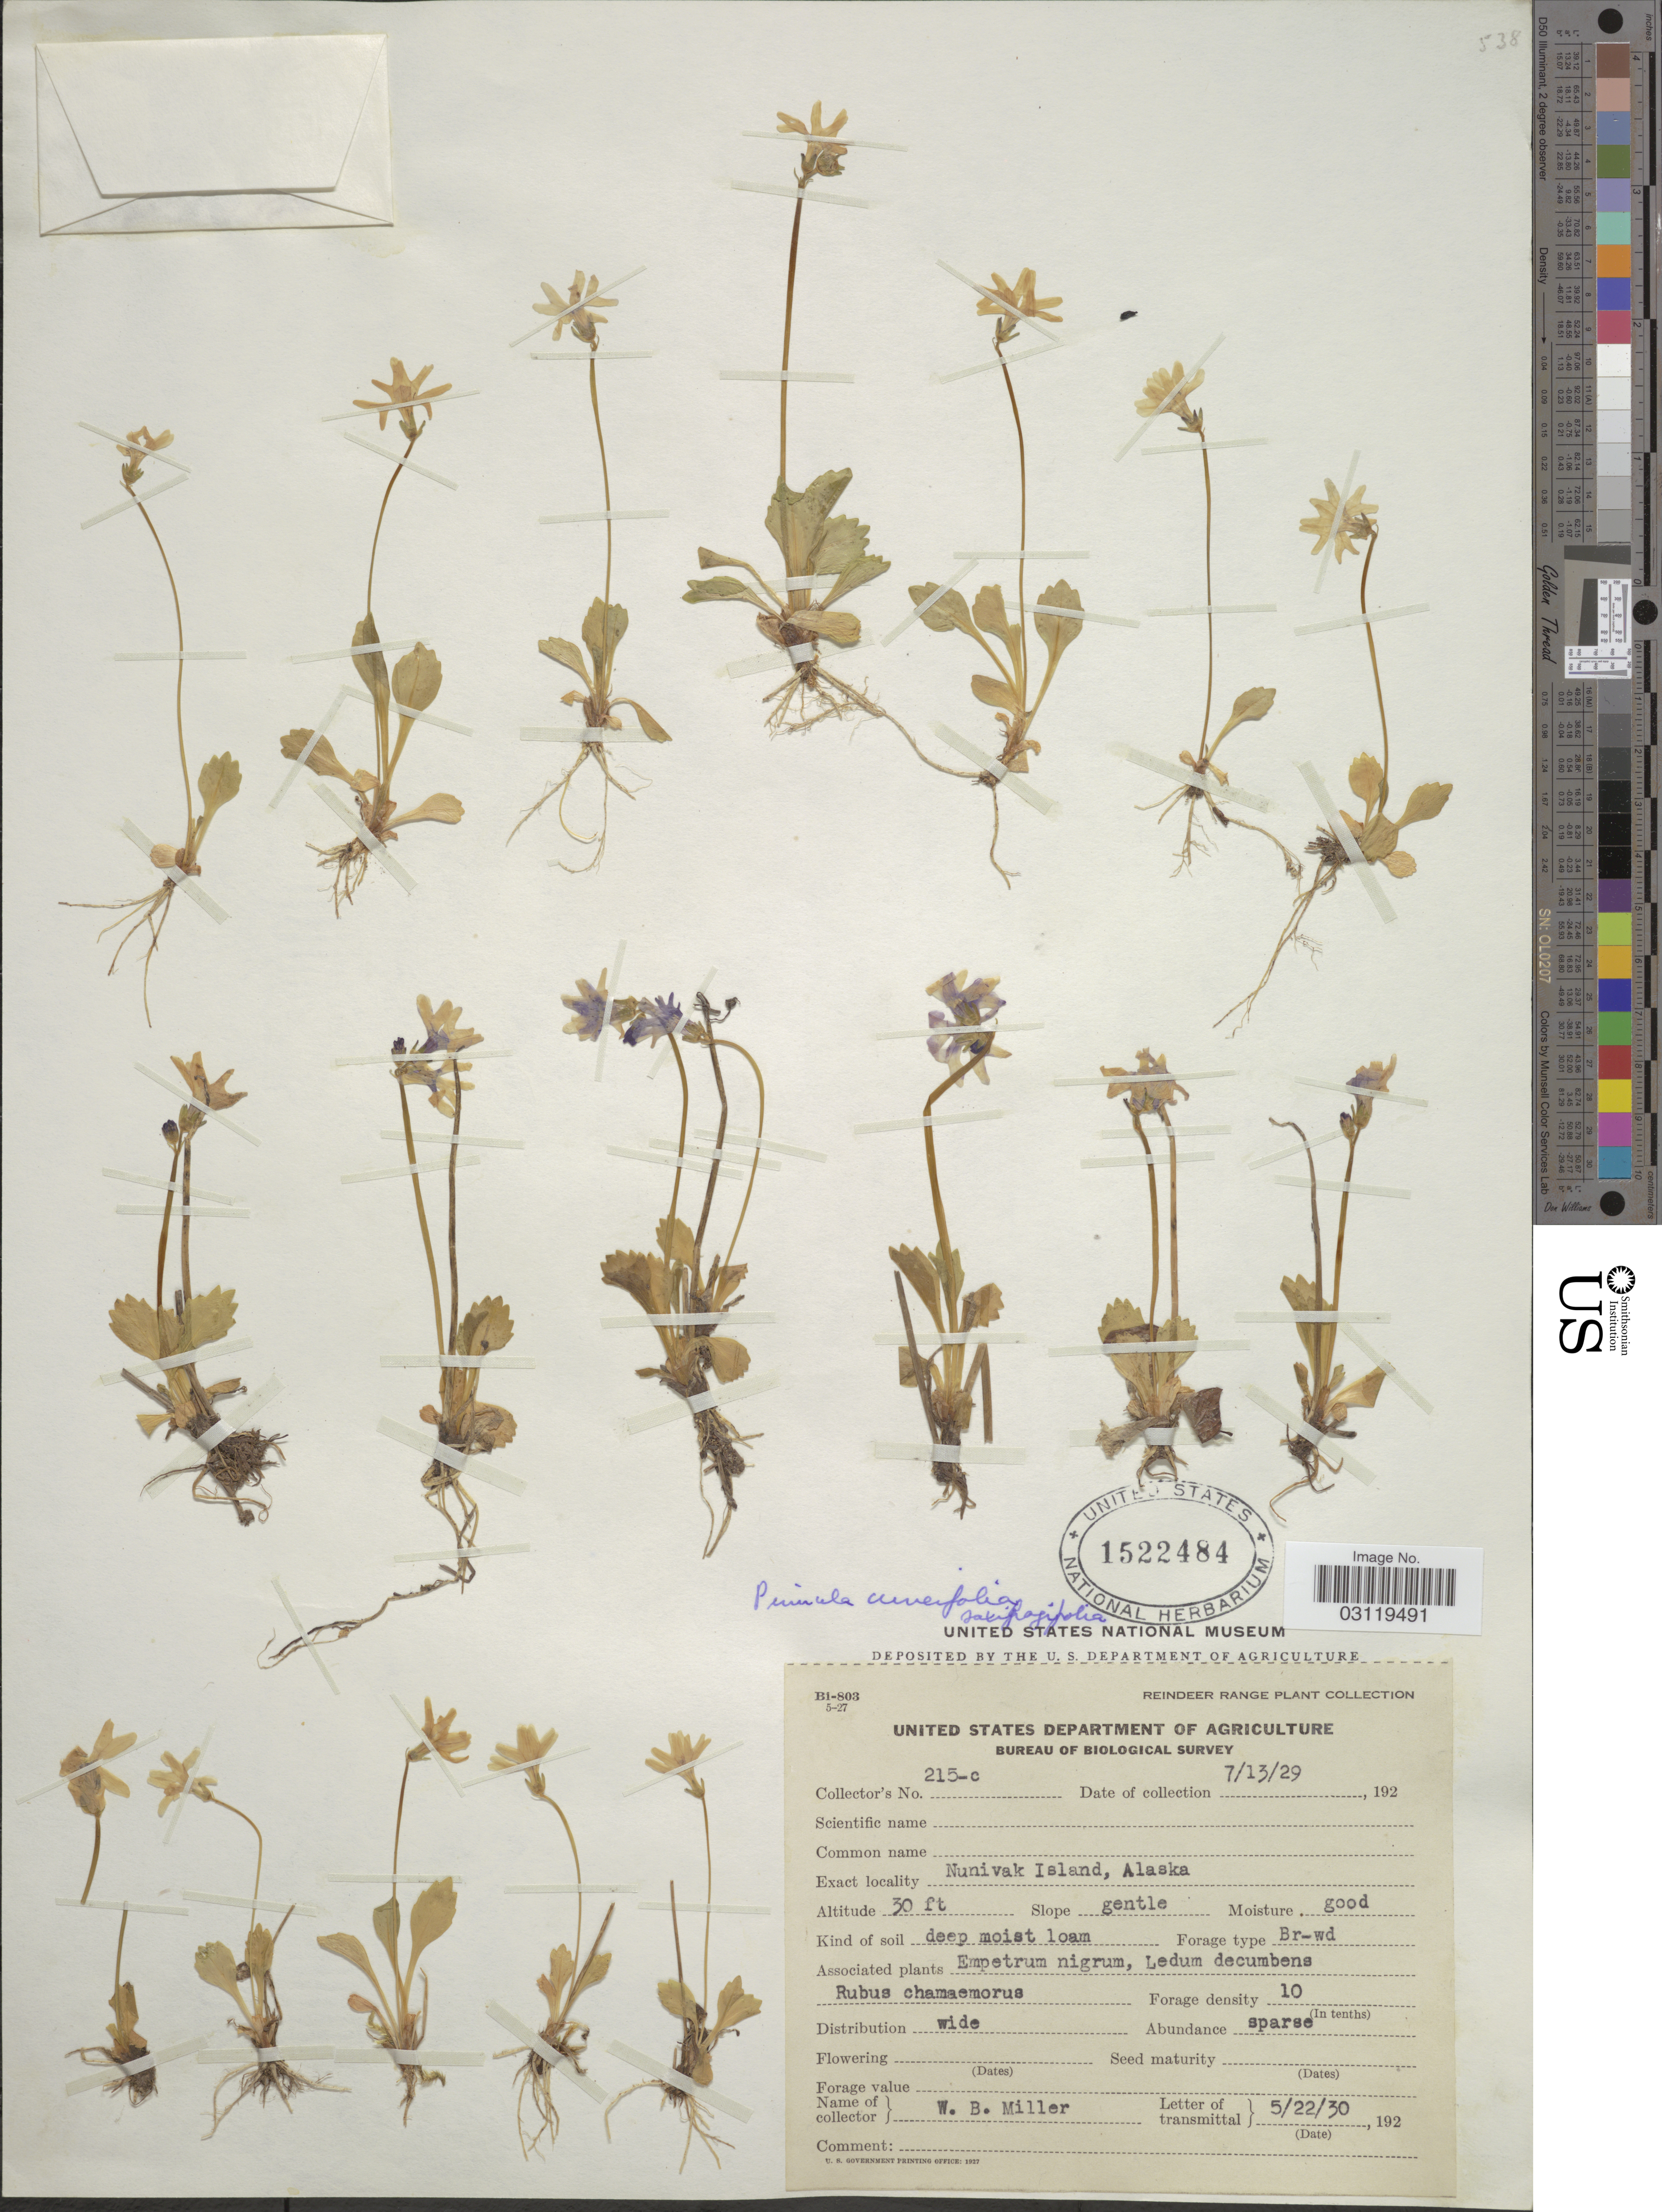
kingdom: Plantae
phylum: Tracheophyta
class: Magnoliopsida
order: Ericales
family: Primulaceae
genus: Primula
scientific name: Primula cuneifolia subsp. saxifragifolia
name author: (Lehm.) W.W. Sm. & Forrest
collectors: W. Miller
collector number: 215-c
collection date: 1929-07-13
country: United States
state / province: Alaska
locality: Nunivak Island.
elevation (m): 9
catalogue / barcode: US 1522484